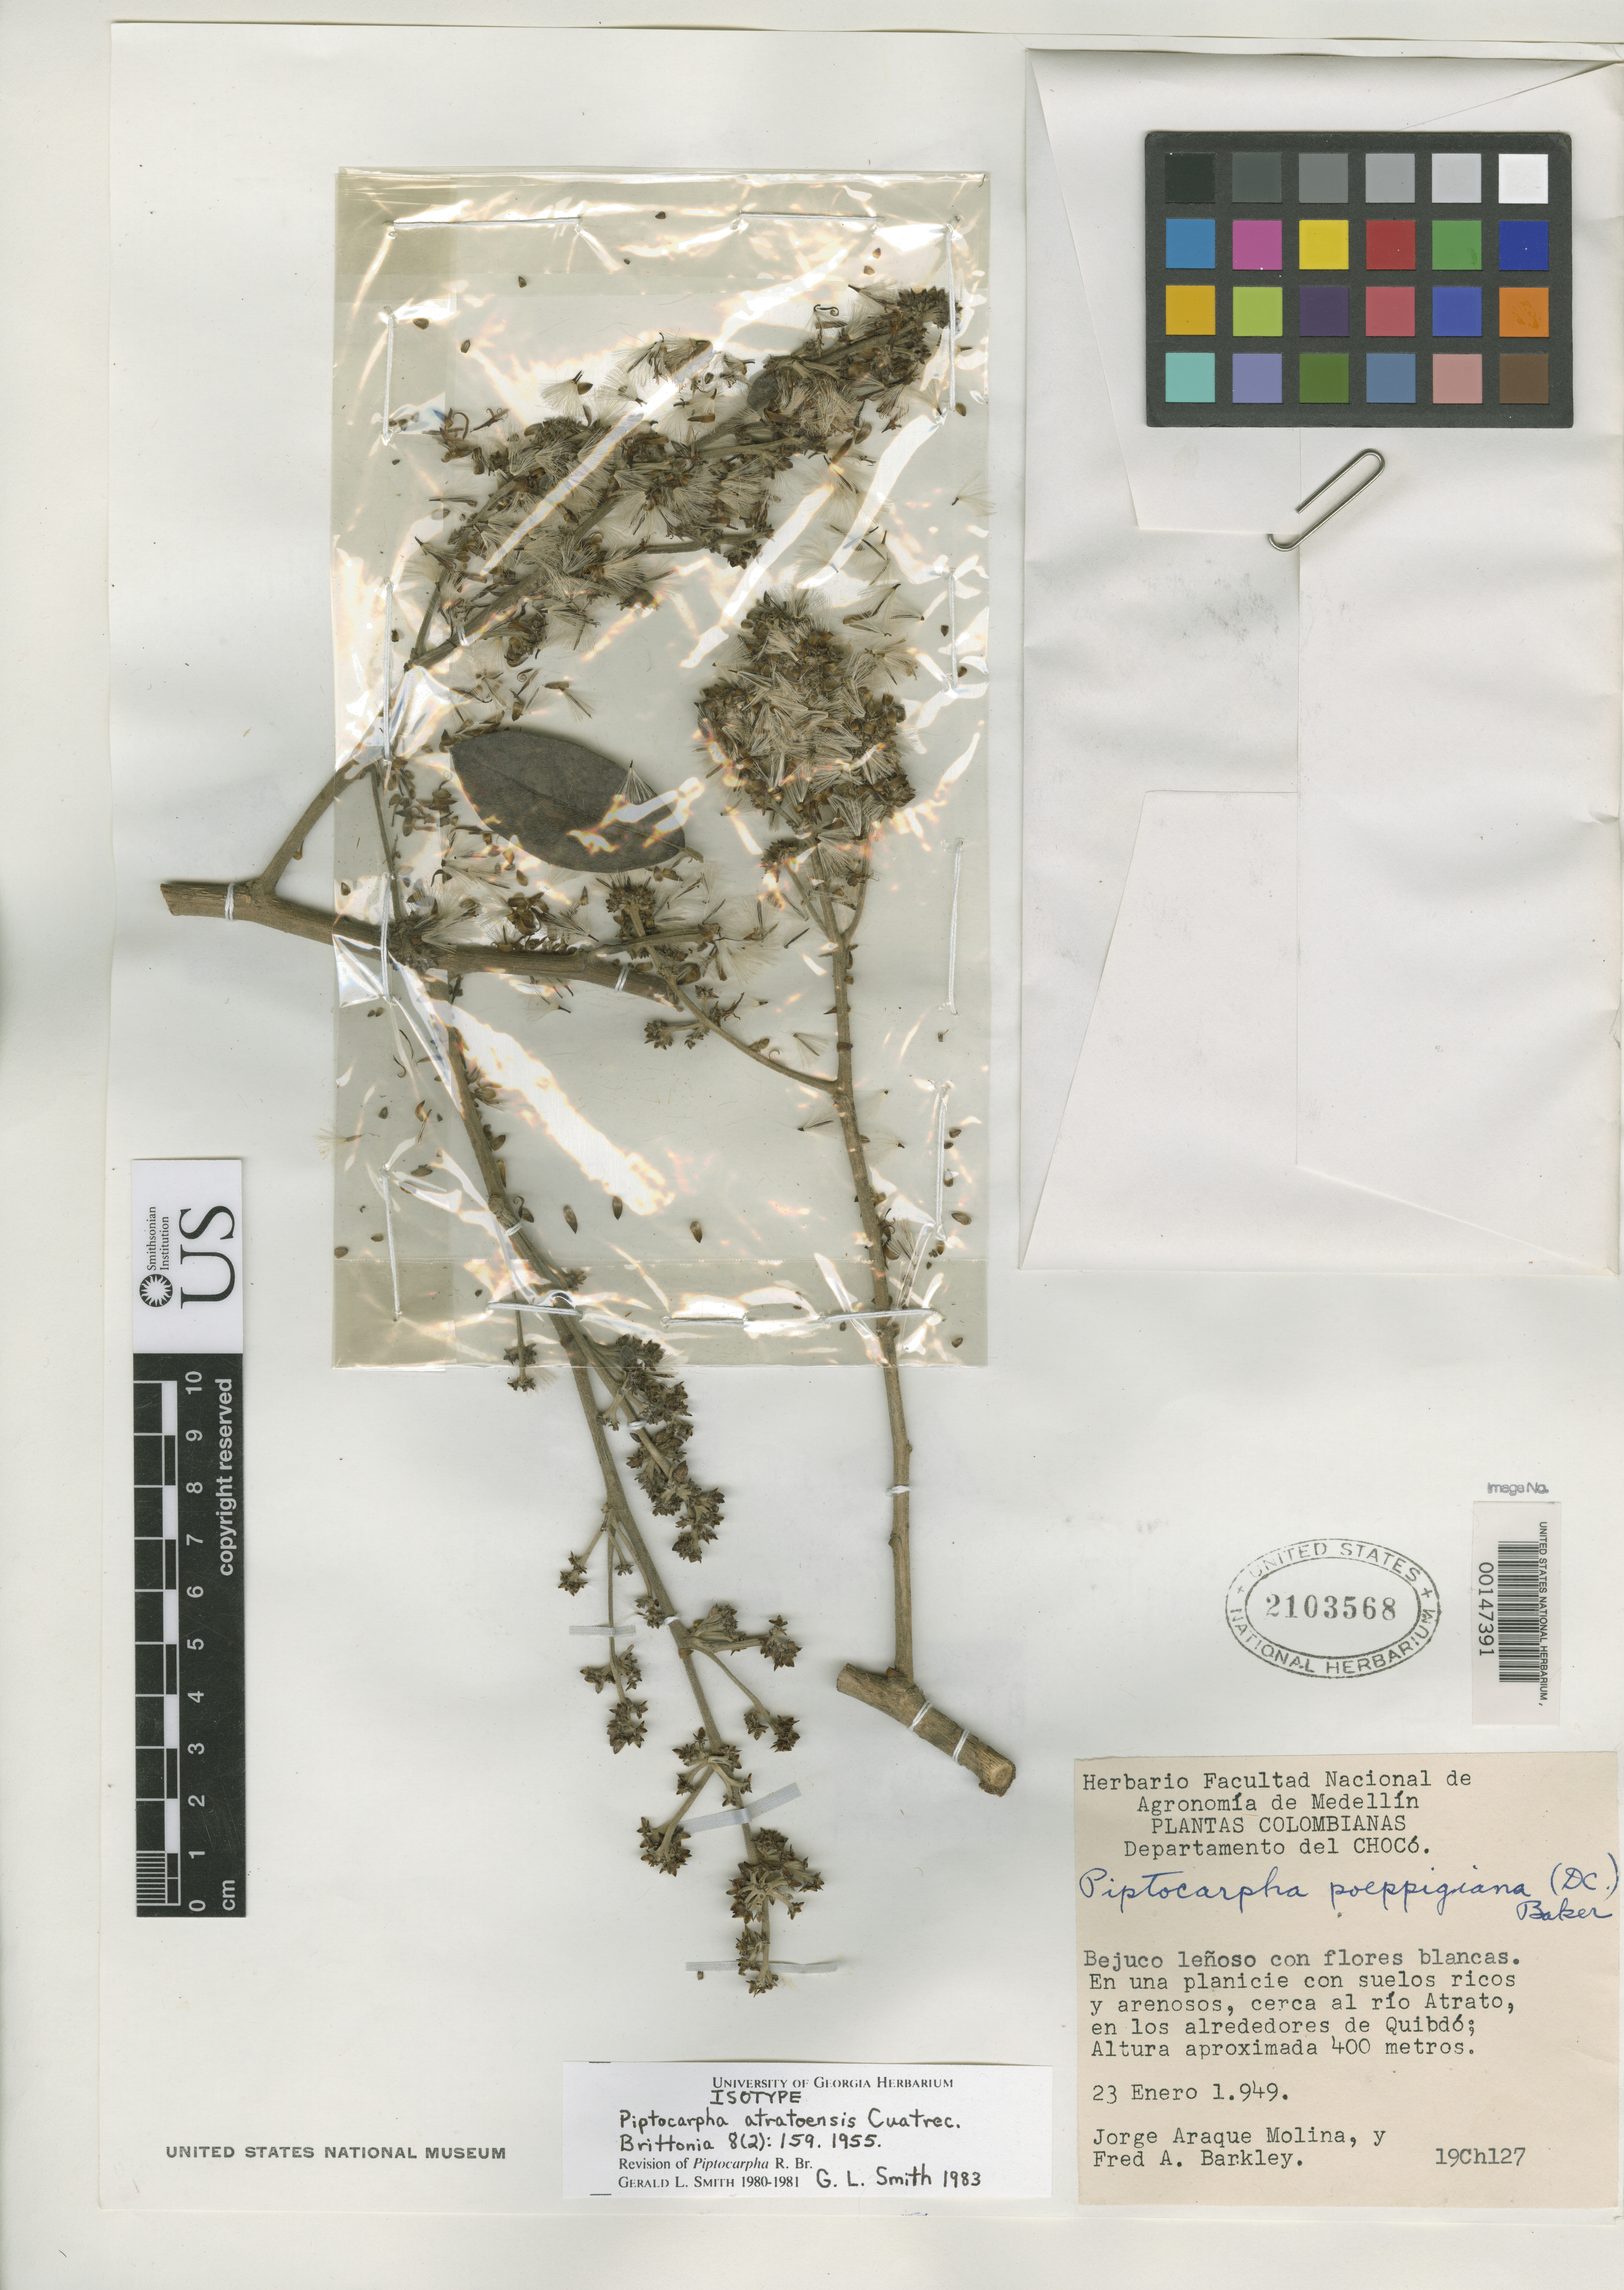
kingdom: Plantae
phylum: Tracheophyta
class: Magnoliopsida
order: Asterales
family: Asteraceae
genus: Piptocarpha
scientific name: Piptocarpha atratoensis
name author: Cuatrec.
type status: Isotype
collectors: J. Araque Molina & F. A. Barkley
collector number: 19ch127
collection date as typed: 23 Jan 1949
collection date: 1949-01-23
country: Colombia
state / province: Chocó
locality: Rio Atrato, en Los Alrededores de Quibdo.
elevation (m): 400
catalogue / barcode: US 2103568